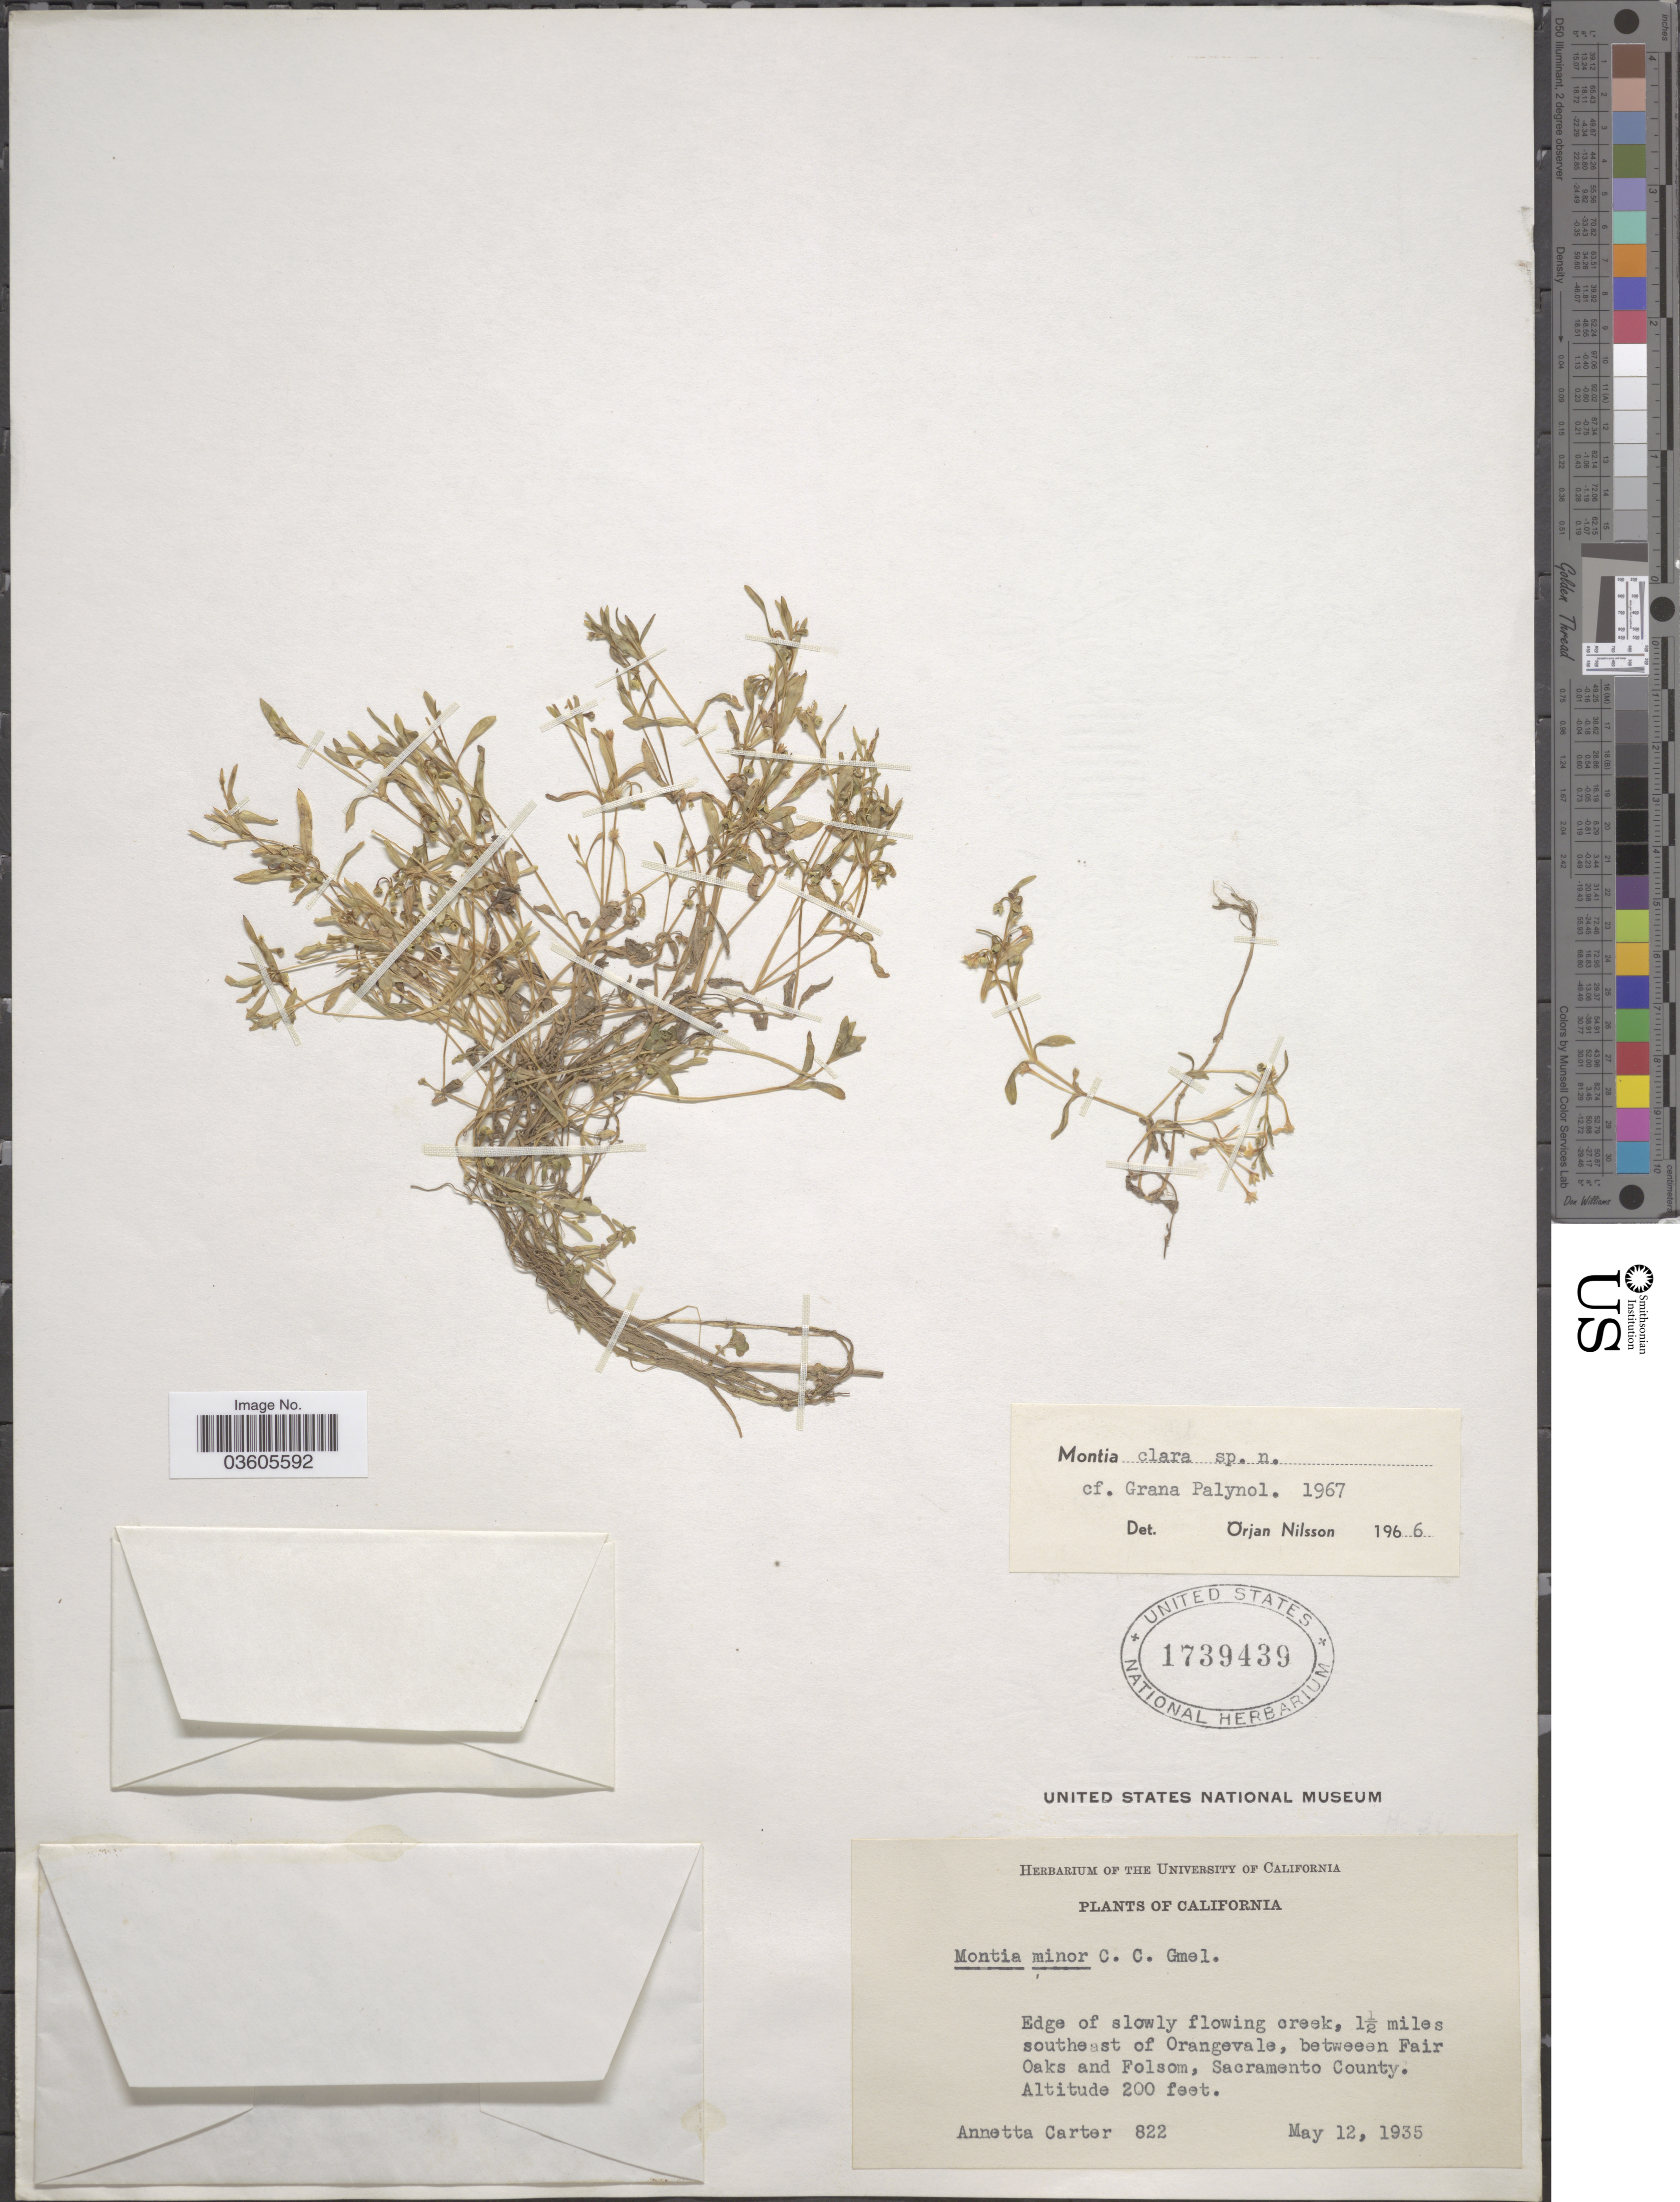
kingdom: Plantae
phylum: Tracheophyta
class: Magnoliopsida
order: Caryophyllales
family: Montiaceae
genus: Montia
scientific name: Montia clara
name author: Ö. Nilsson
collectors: A. Carter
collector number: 822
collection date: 1935-05-12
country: United States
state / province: California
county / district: Sacramento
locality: Edge of slowly flowing creek, 1½ miles southeast of Orangevale, betweeen Fair Oaks and Folsom, Sacramento County.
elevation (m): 61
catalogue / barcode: US 1739439